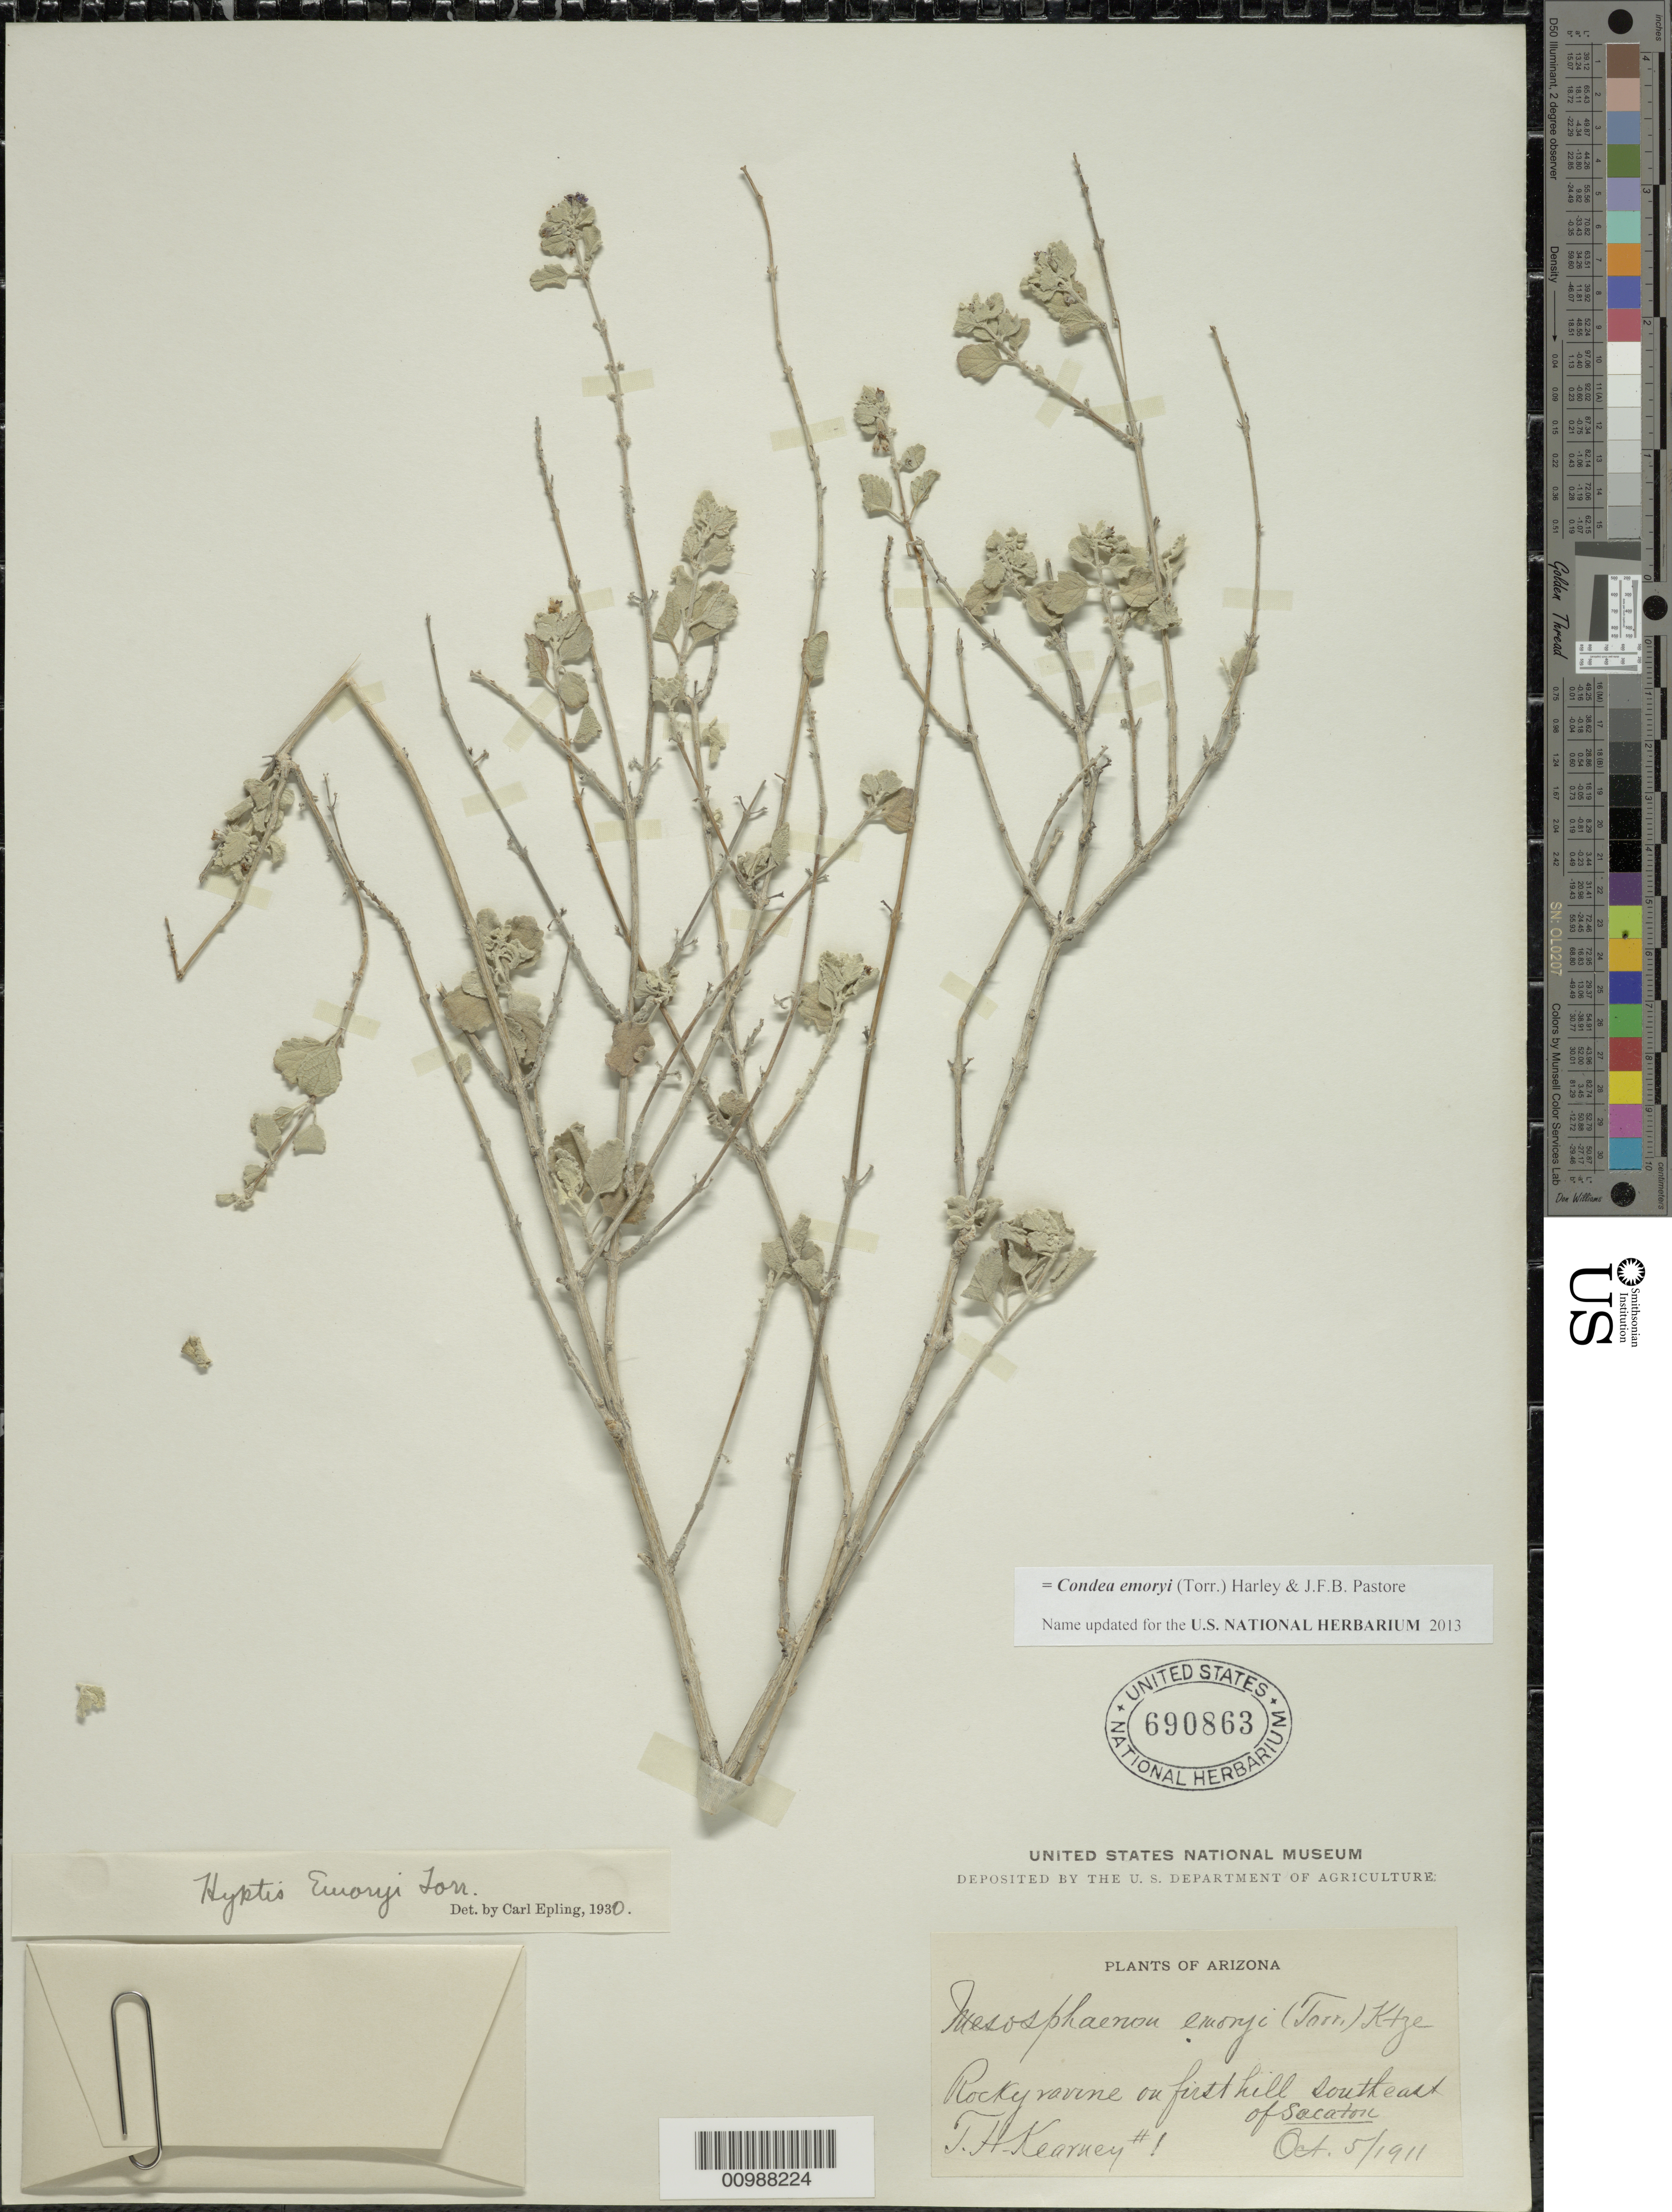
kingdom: Plantae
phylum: Tracheophyta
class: Magnoliopsida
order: Lamiales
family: Lamiaceae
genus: Condea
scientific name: Condea emoryi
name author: (Torr.) Harley & J.F.B. Pastore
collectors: T. H. Kearney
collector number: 1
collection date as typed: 05 Oct 1911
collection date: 1911-10-05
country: United States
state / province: Arizona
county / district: Pinal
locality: Rocky ravine on first hill southeast of Sacaton.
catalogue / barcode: US 690863